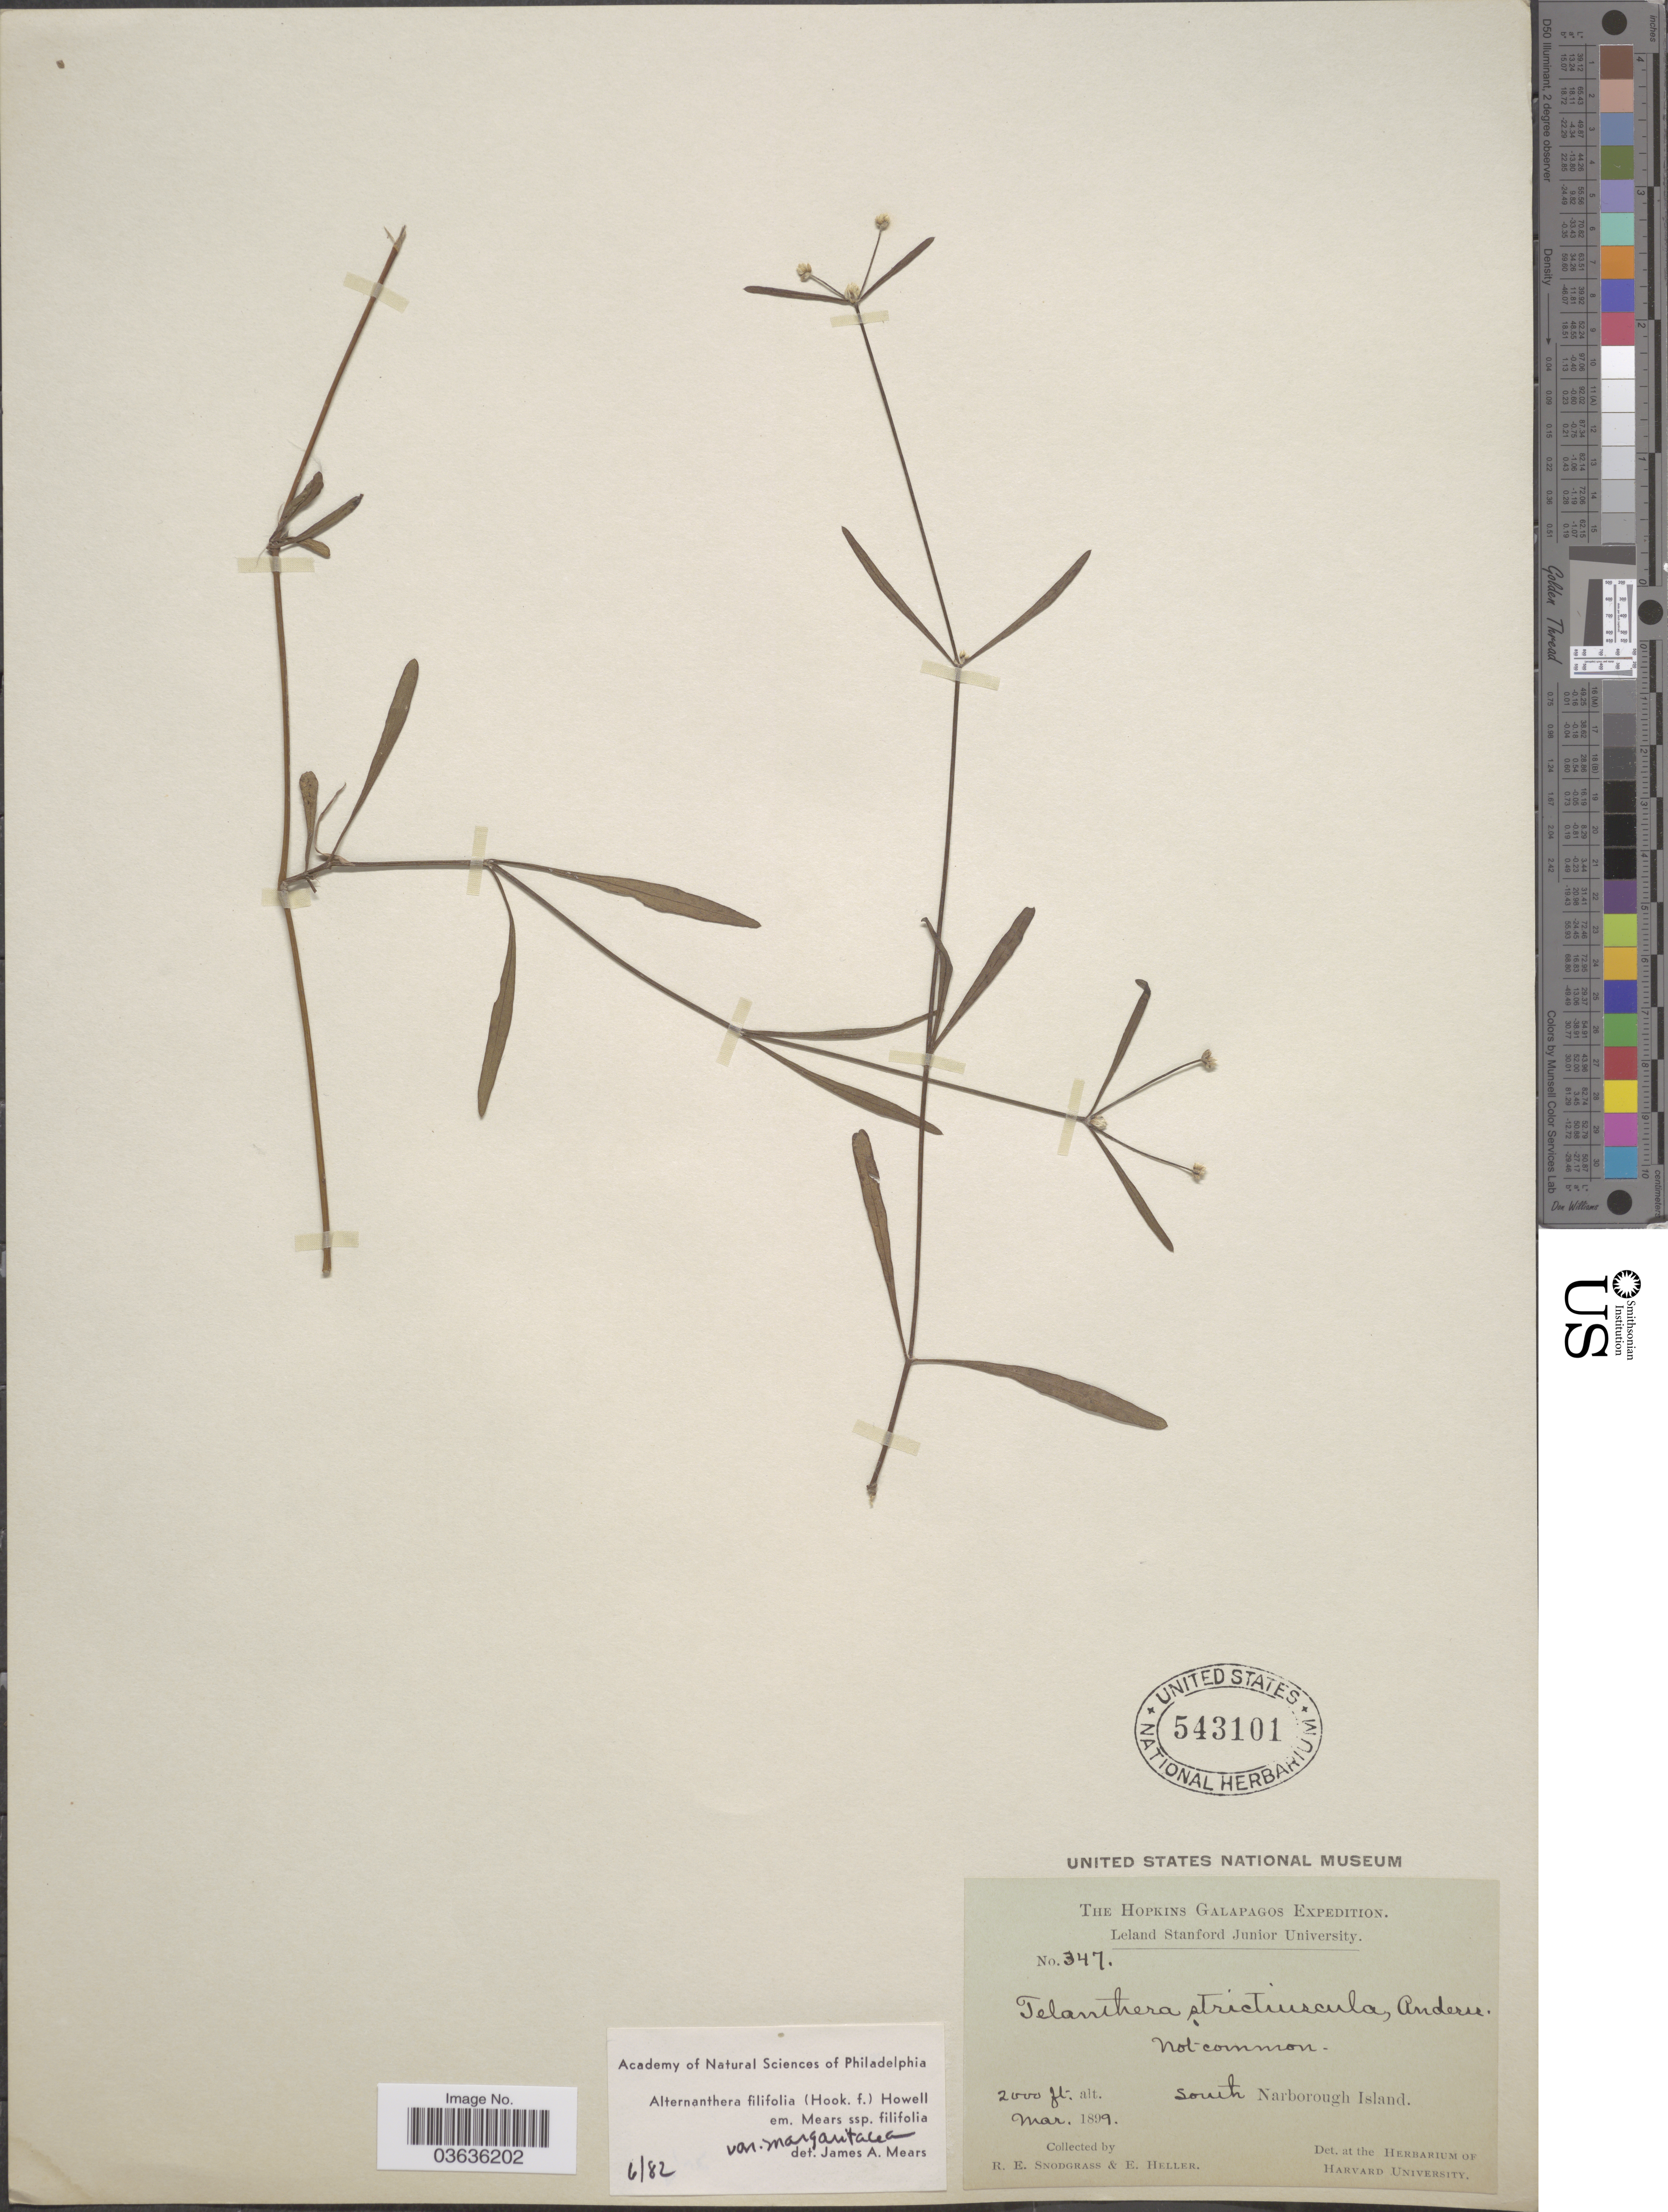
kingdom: Plantae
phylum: Tracheophyta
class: Magnoliopsida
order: Caryophyllales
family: Amaranthaceae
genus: Alternanthera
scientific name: Alternanthera filifolia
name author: (Hook. f.) J.T. Howell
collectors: R. E. Snodgrass & E. Heller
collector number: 347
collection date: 1899-03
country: Ecuador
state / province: Colón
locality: Galapagos. South Narborough Island.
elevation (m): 610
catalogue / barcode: US 543101